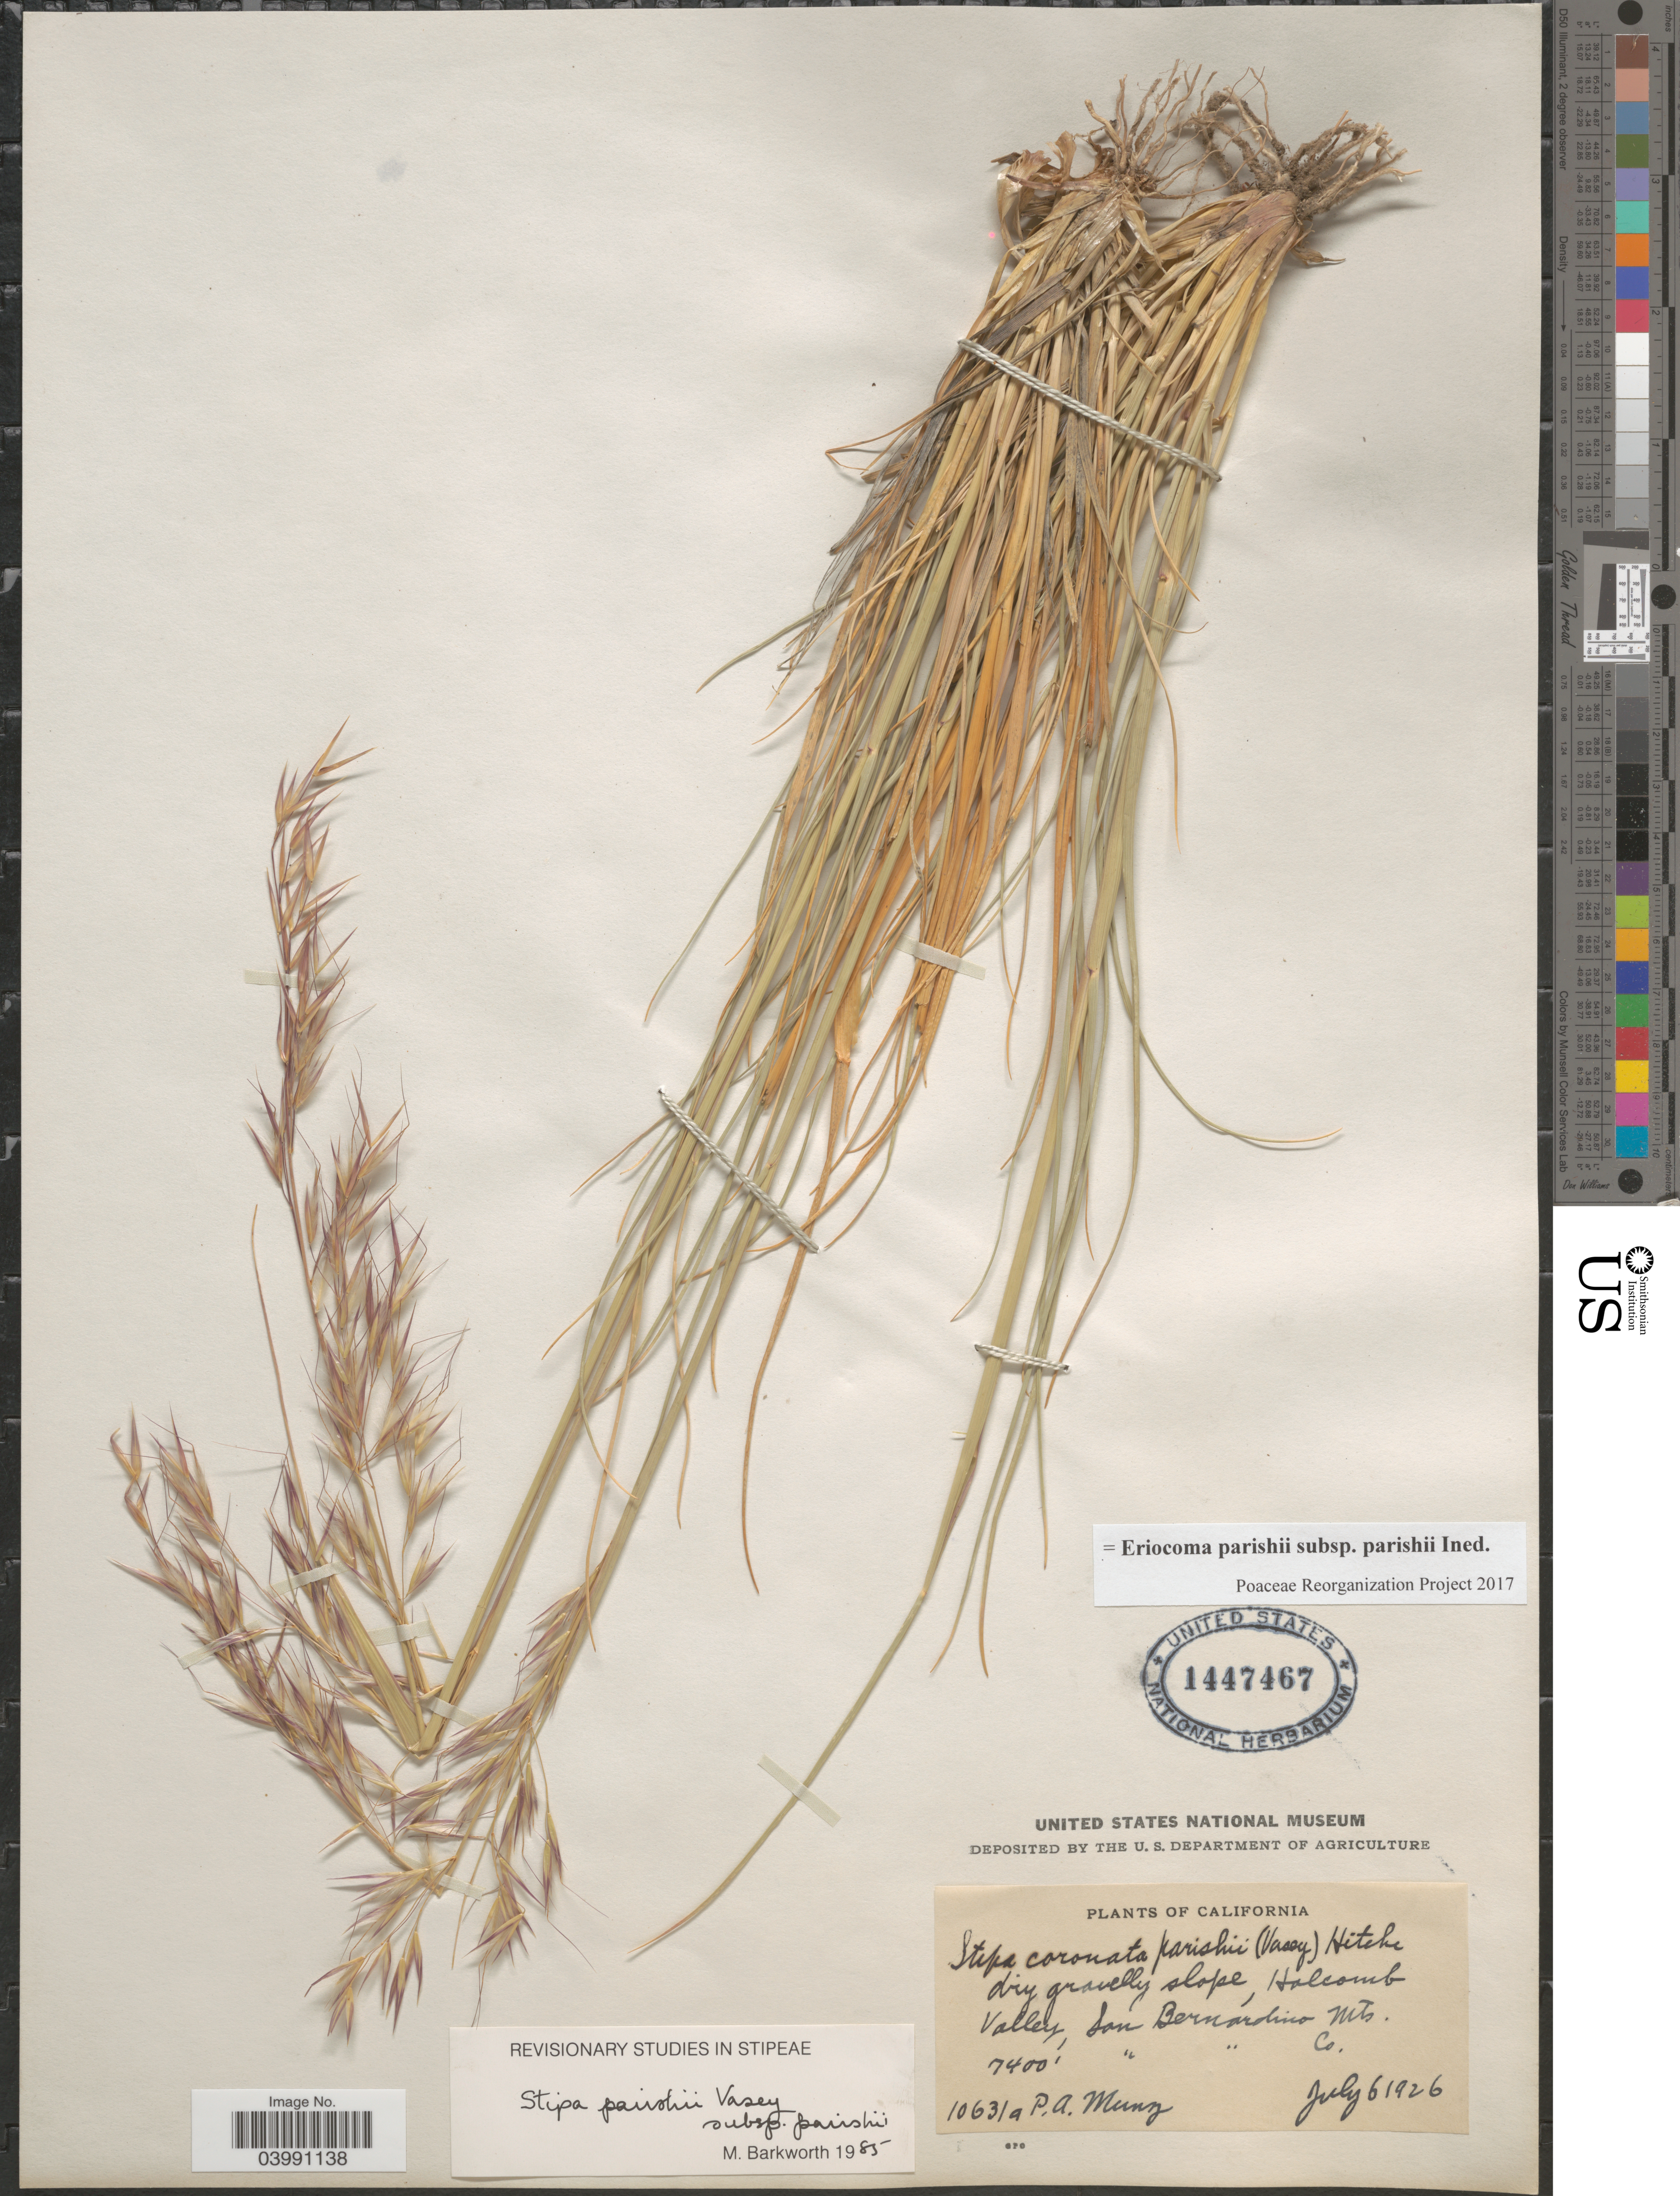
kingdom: Plantae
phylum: Tracheophyta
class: Liliopsida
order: Poales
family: Poaceae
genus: Eriocoma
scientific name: Eriocoma parishii subsp. parishii ined.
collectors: P. A. Munz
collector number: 10631a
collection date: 1926-07-06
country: United States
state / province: California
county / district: San Bernardino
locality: Dry gravelly slope, Halcomb Valley, San Bernardino Mts. San Bernardino Co.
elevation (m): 2256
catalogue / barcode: US 1447467